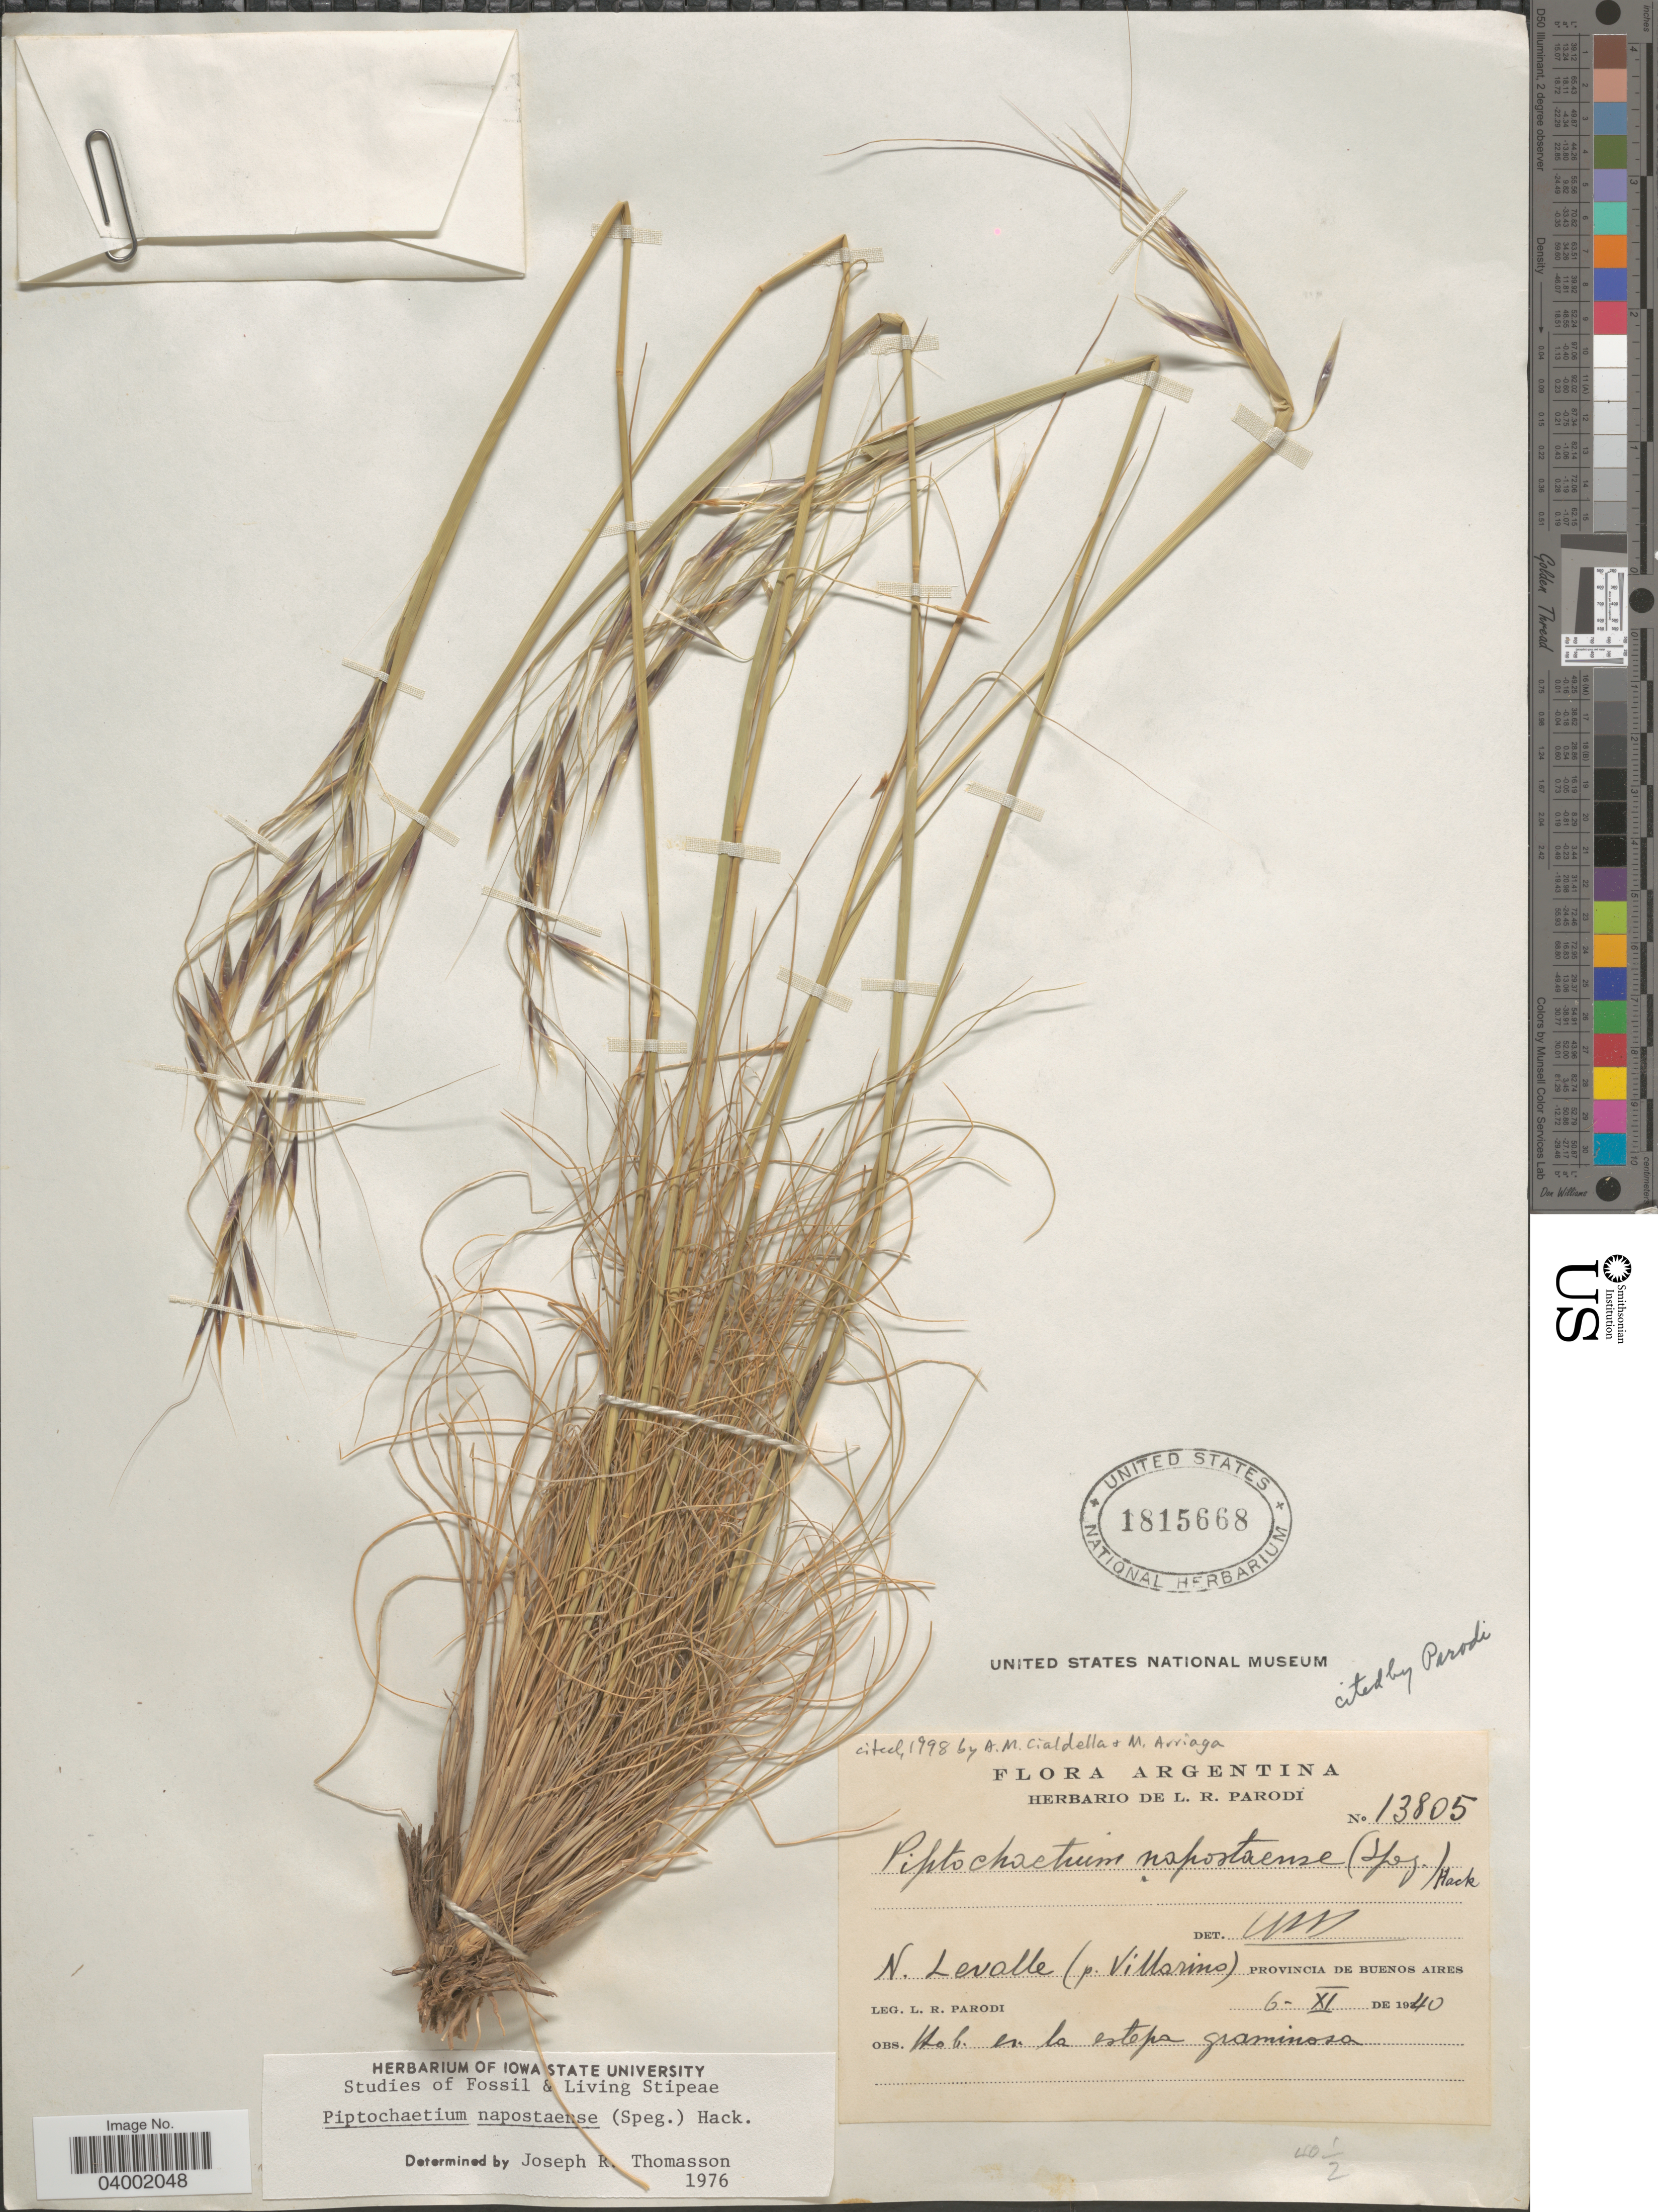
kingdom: Plantae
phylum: Tracheophyta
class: Liliopsida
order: Poales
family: Poaceae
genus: Piptochaetium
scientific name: Piptochaetium napostaense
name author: (Speg.) Hack.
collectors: L. R. Parodi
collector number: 13805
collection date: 1940-11-06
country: Argentina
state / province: Buenos Aires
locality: N. Levalle (p. Villarino).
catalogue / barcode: US 1815668